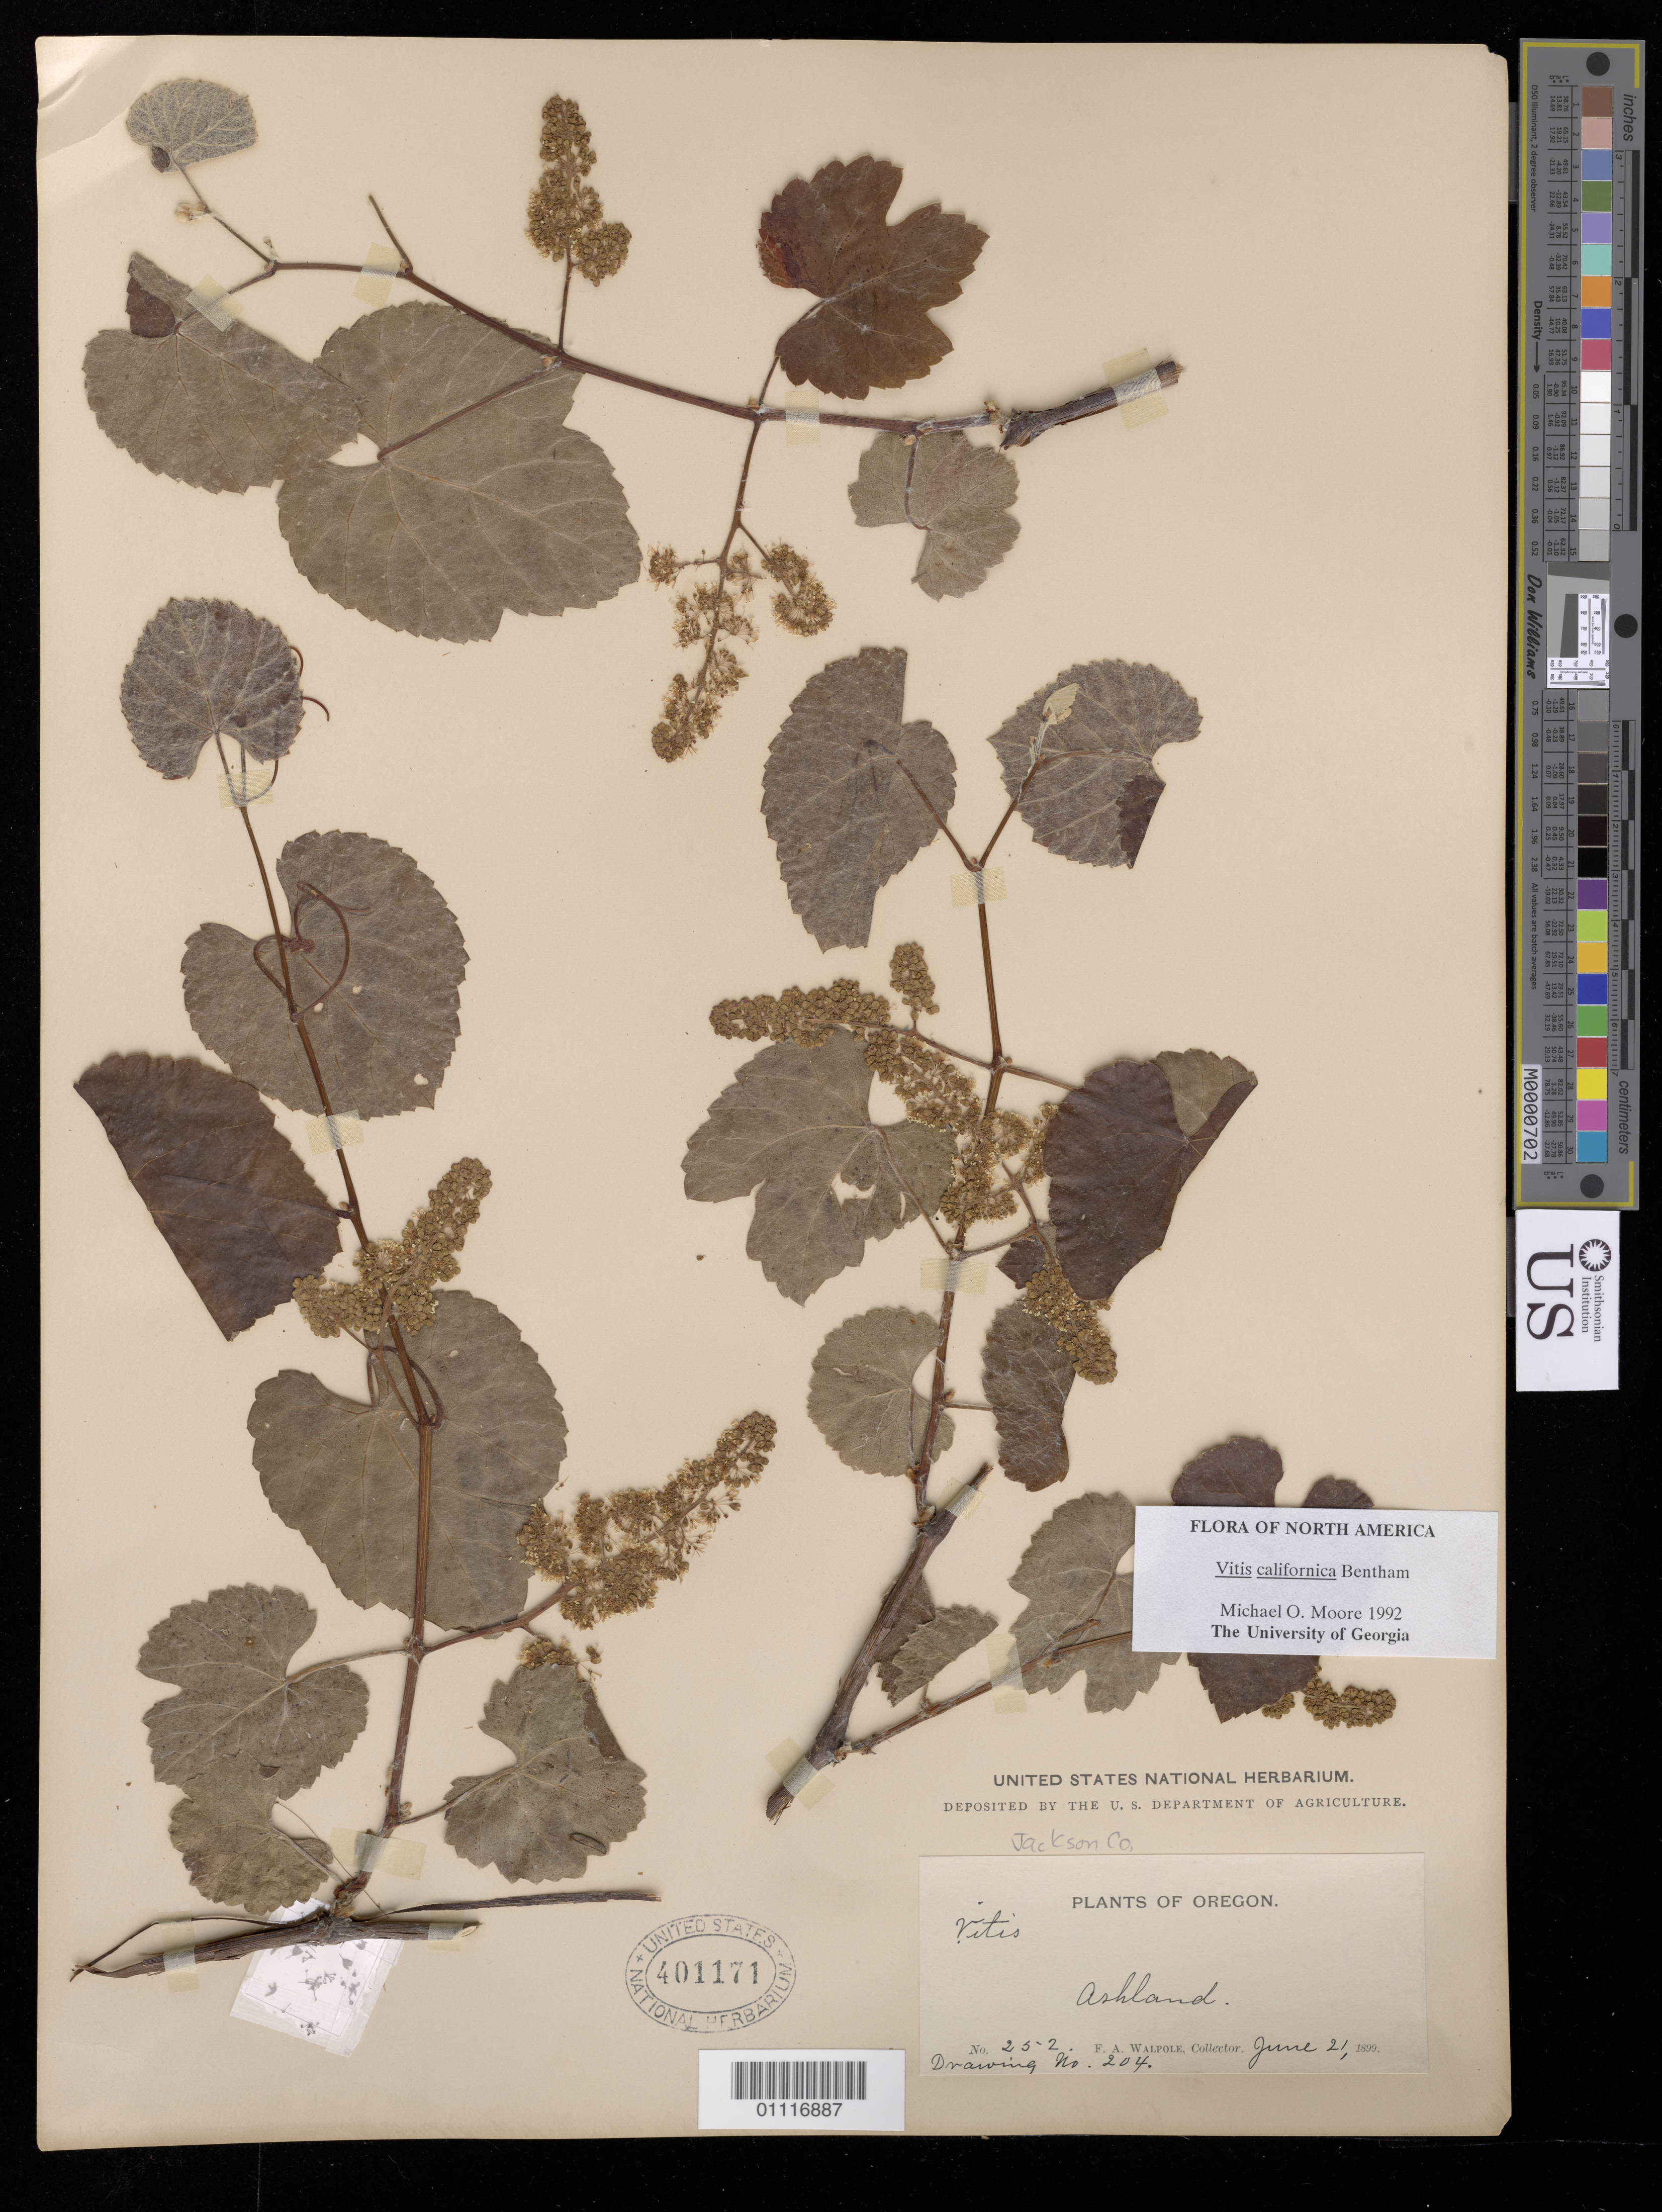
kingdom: Plantae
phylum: Tracheophyta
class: Magnoliopsida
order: Vitales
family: Vitaceae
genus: Vitis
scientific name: Vitis californica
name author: Benth.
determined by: Moore, M. O.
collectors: F. Walpole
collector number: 252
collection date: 1899-06-21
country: United States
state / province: Oregon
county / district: Jackson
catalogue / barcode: US 401171